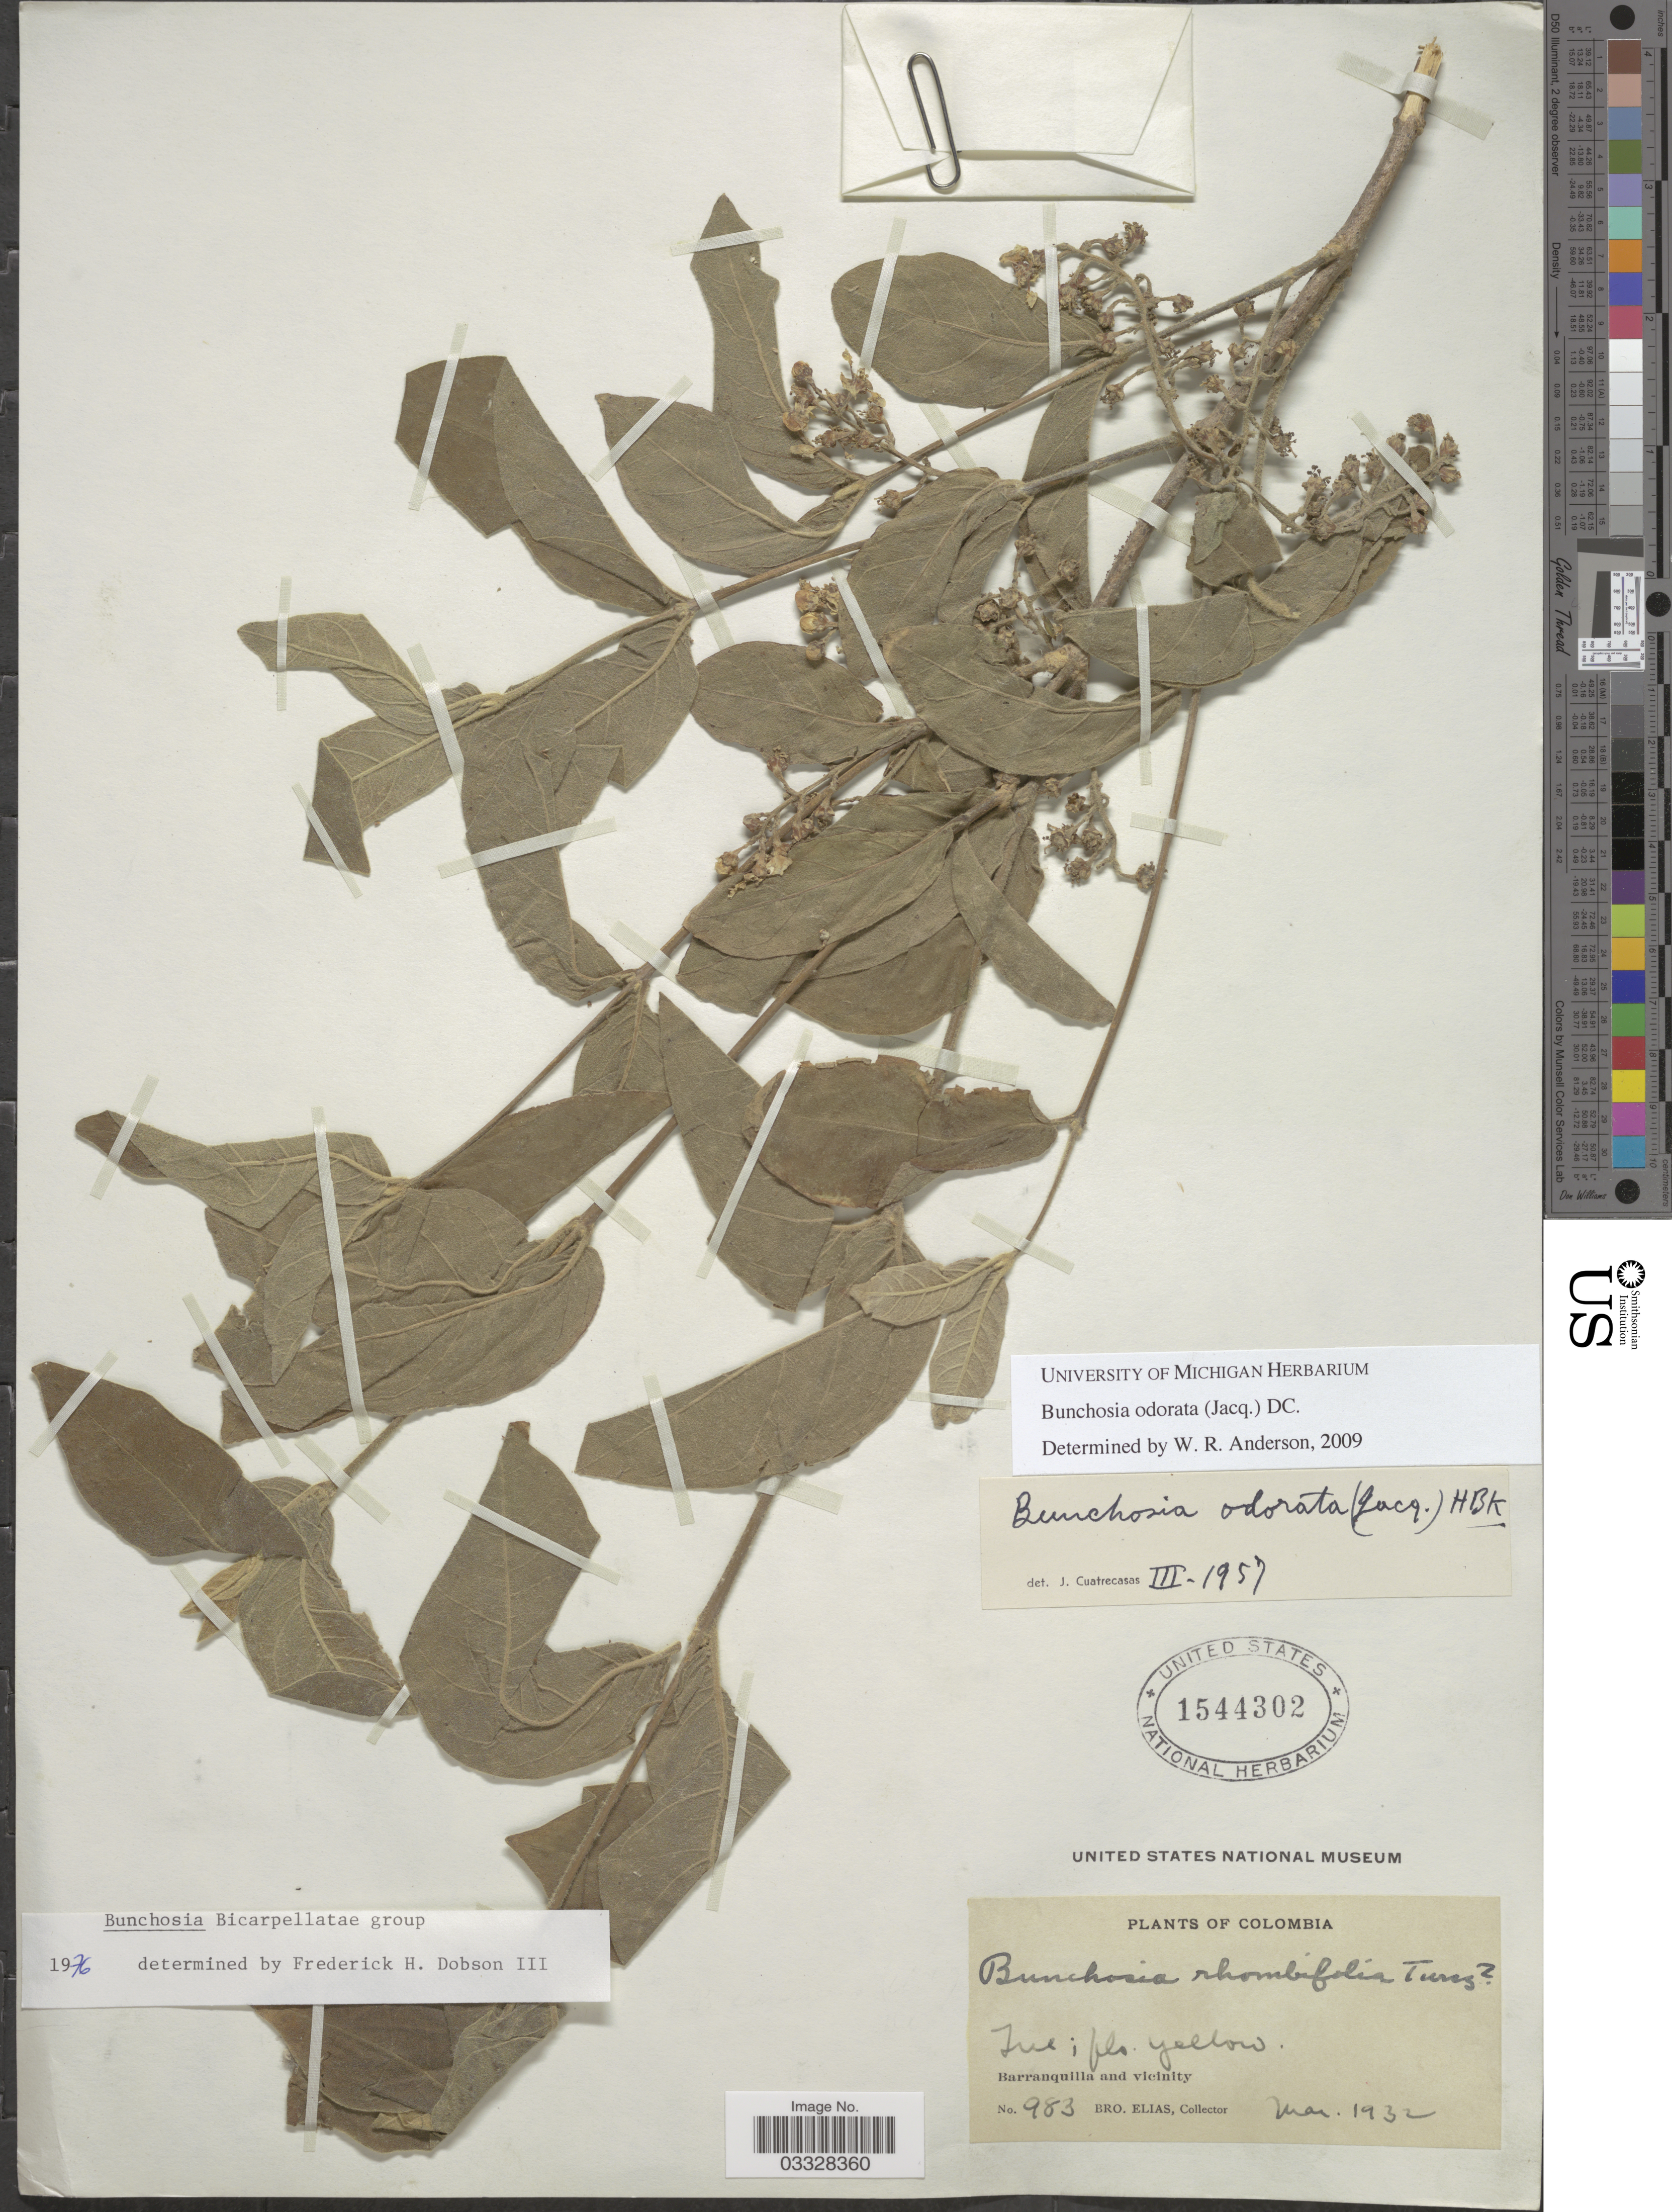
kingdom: Plantae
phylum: Tracheophyta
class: Magnoliopsida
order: Malpighiales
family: Malpighiaceae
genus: Bunchosia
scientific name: Bunchosia odorata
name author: (Jacq.) DC.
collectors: Bro. Elias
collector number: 983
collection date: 1932-03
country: Colombia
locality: Barranquilla and vicinity.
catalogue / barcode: US 1544302